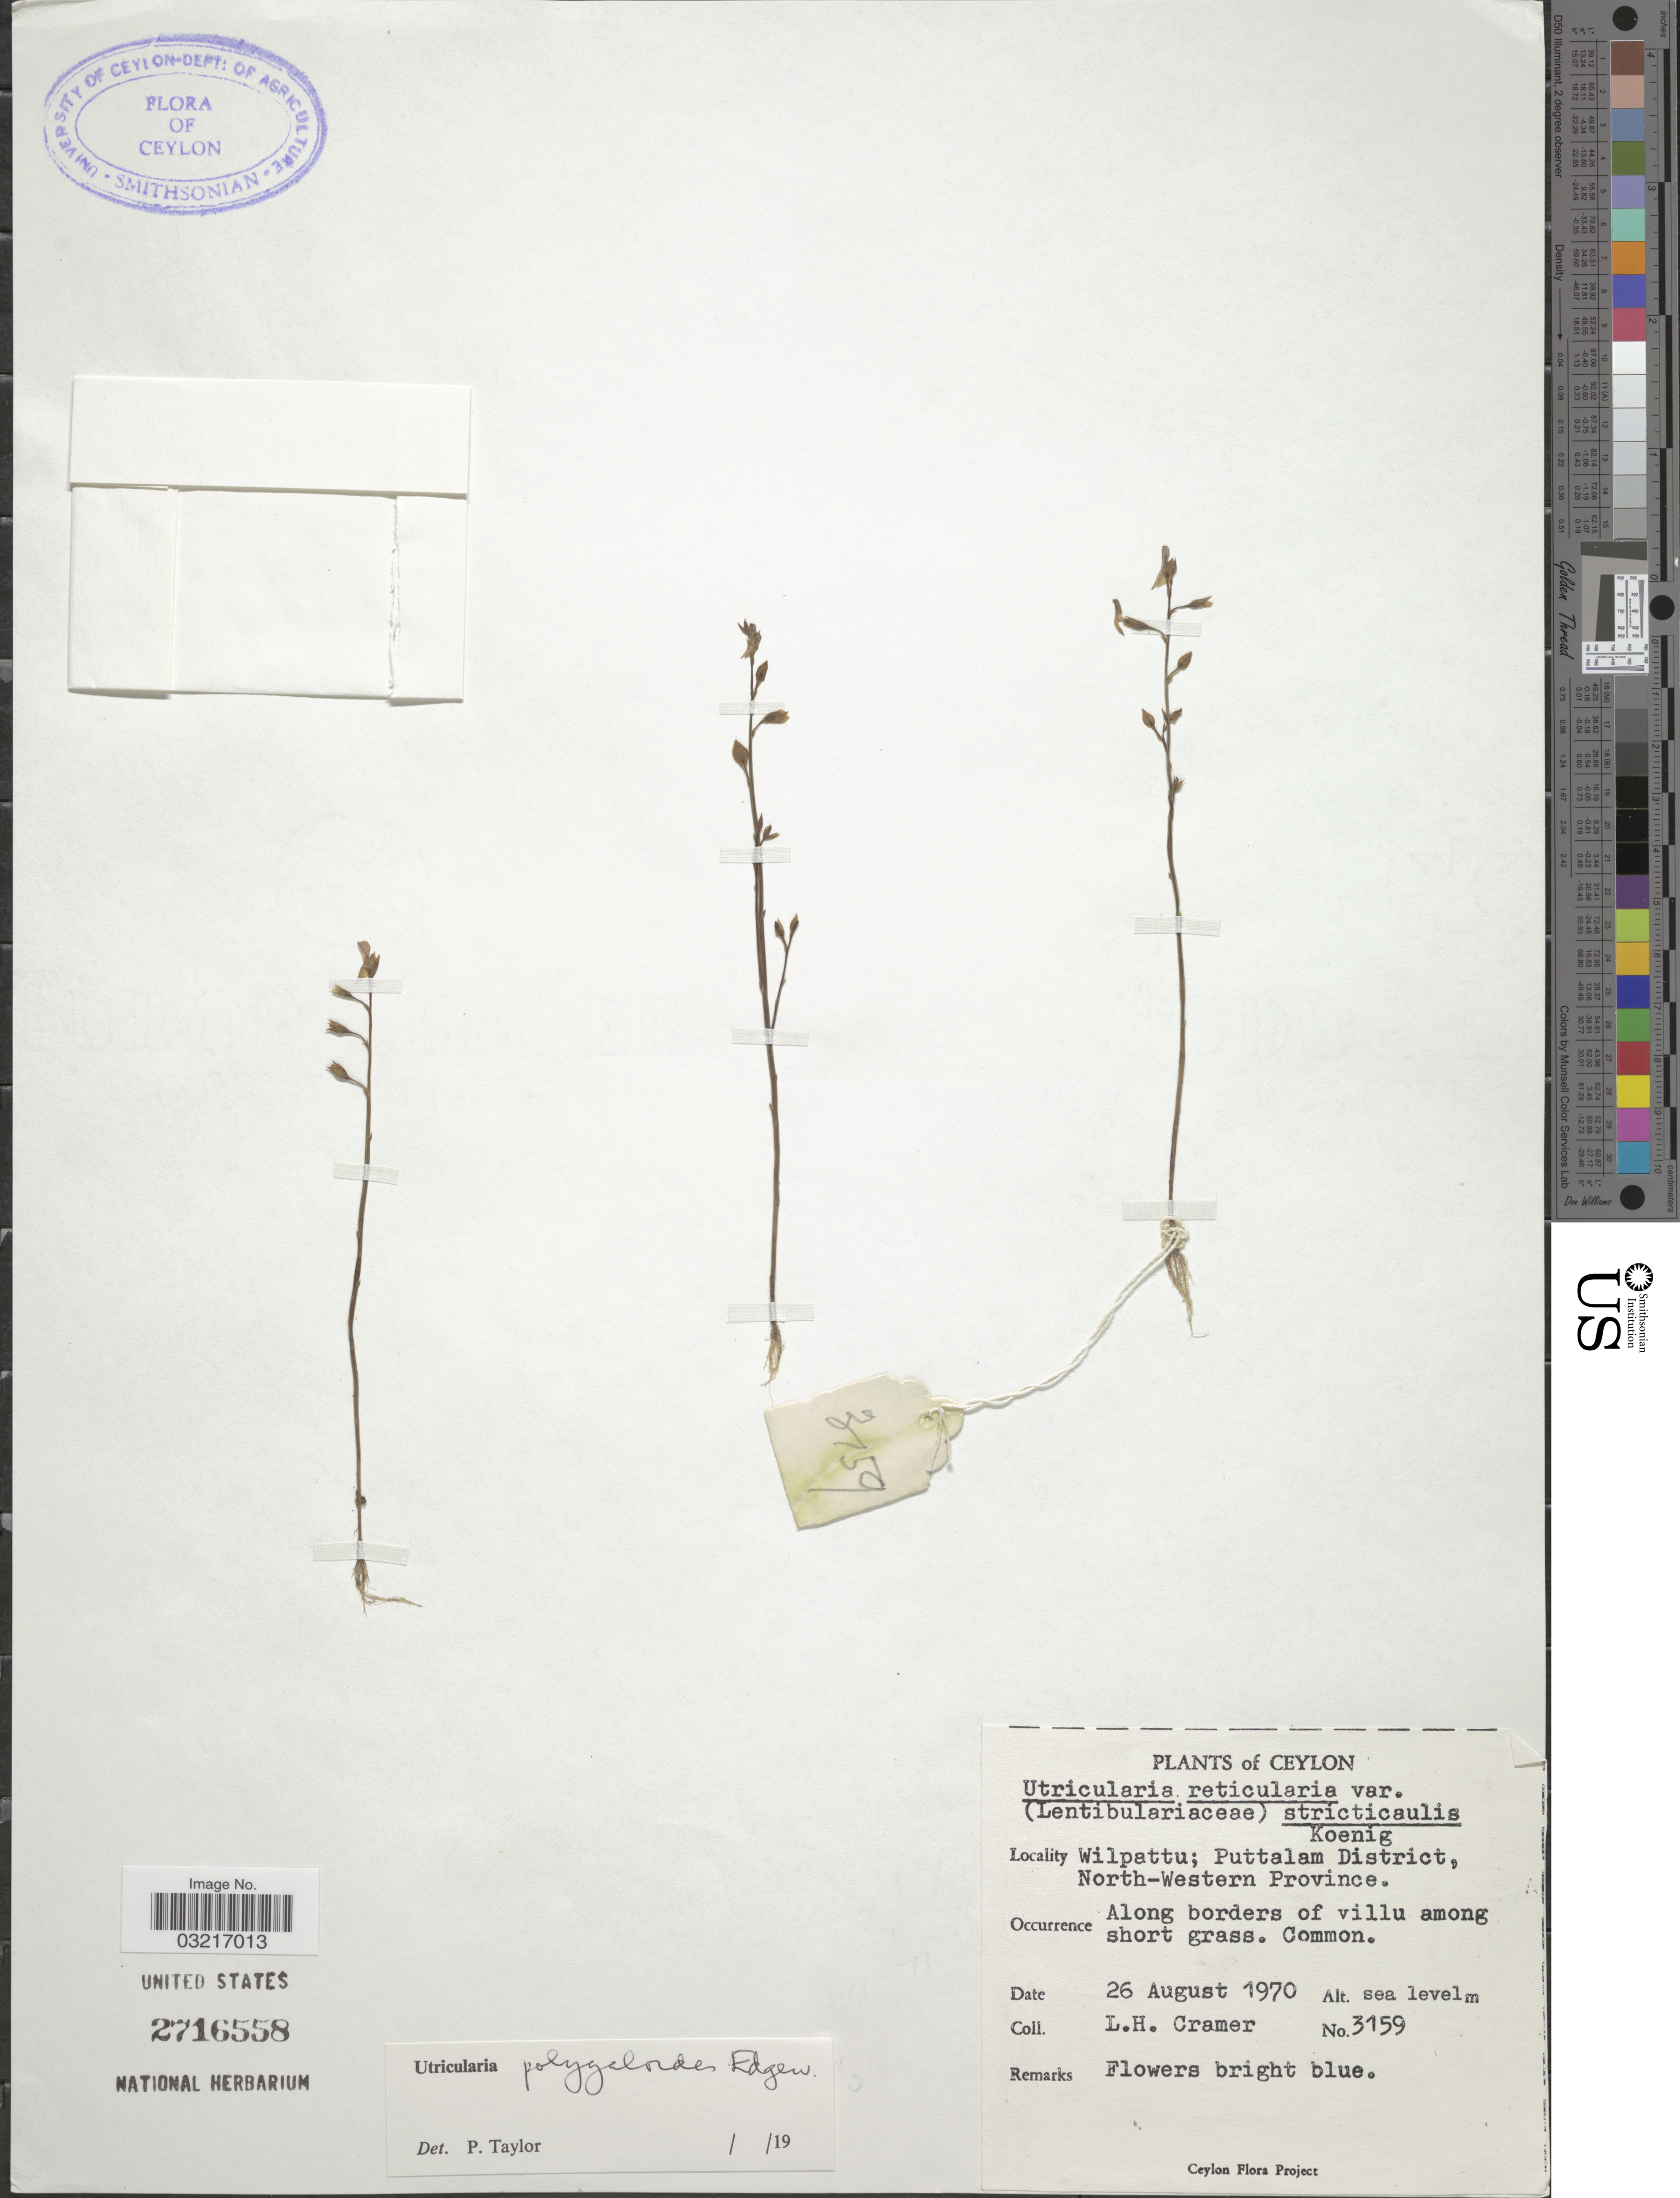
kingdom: Plantae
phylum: Tracheophyta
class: Magnoliopsida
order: Lamiales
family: Lentibulariaceae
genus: Utricularia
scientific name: Utricularia polygaloides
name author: Edgew.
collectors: L. H. Cramer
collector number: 3159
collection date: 1970-08-26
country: Sri Lanka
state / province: North Western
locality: Ceylon, Wilpattu; Puttalam District.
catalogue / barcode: US 2716558